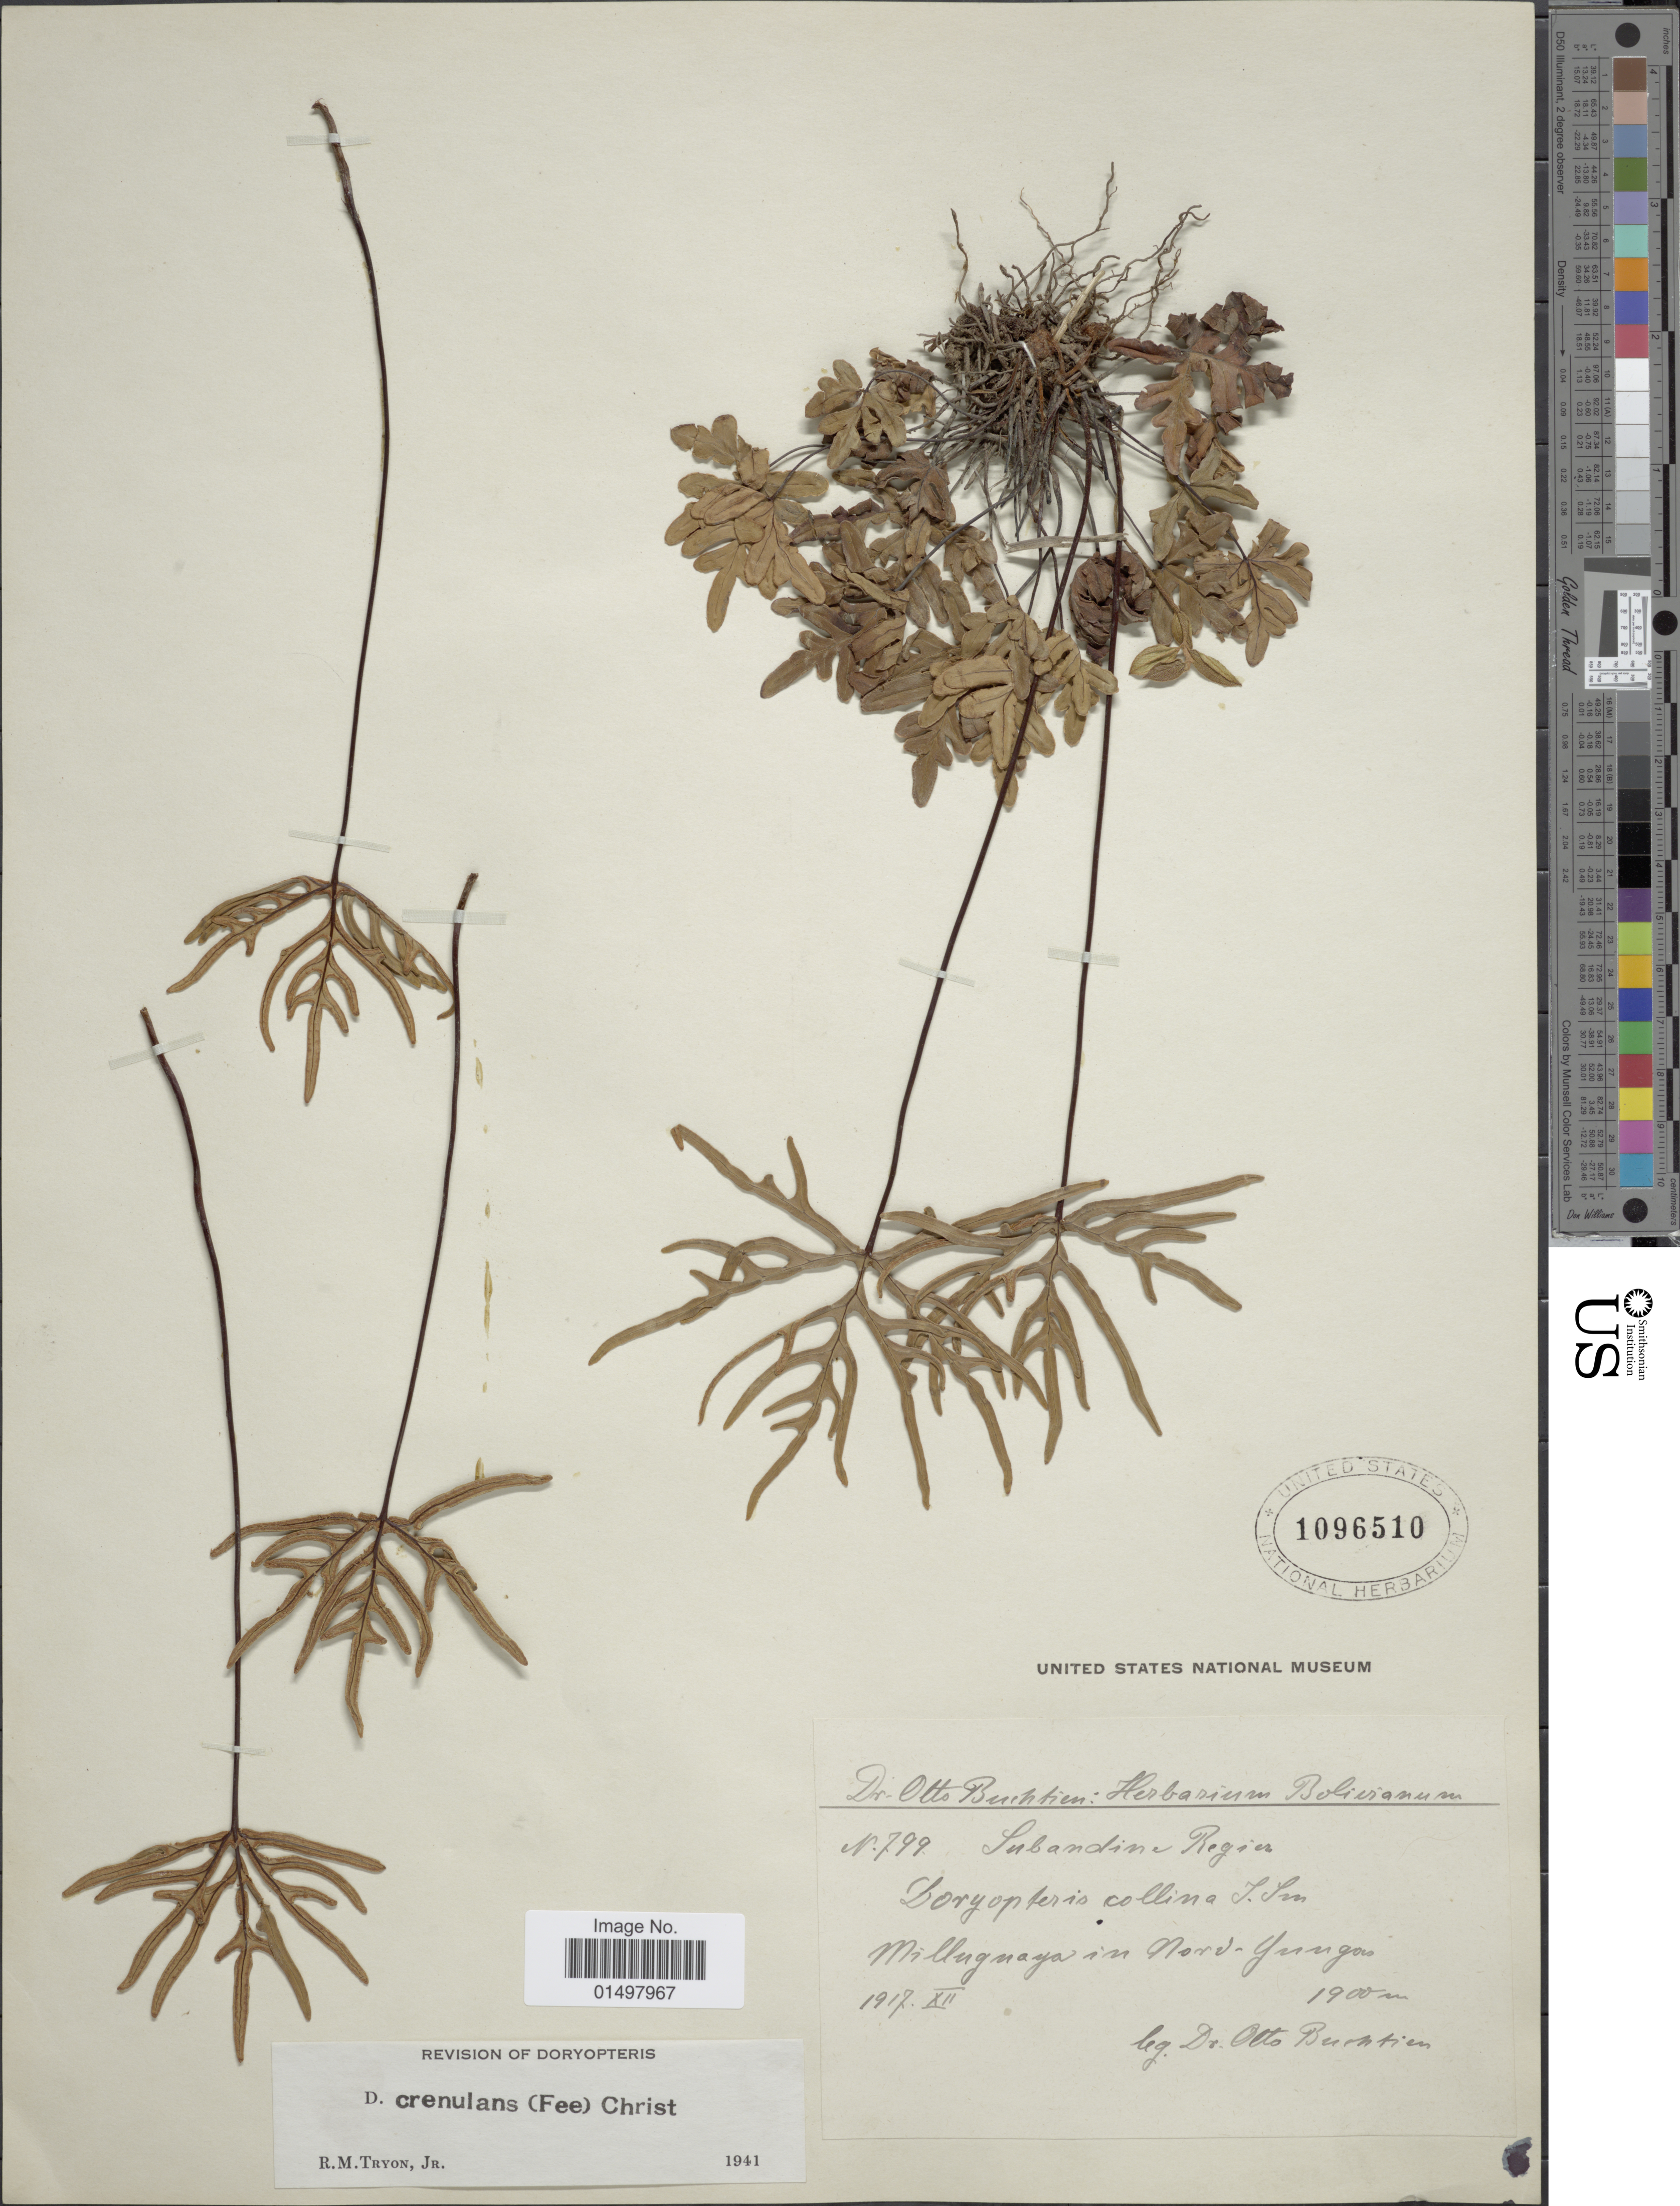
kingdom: Plantae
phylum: Tracheophyta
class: Polypodiopsida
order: Polypodiales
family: Pteridaceae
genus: Doryopteris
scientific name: Doryopteris crenulans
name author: (Fée) Christ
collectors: O. Buchtien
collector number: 799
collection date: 1917-12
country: Bolivia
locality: Millugnaya in Nord-Yungas.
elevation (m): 1900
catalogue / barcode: US 1096510